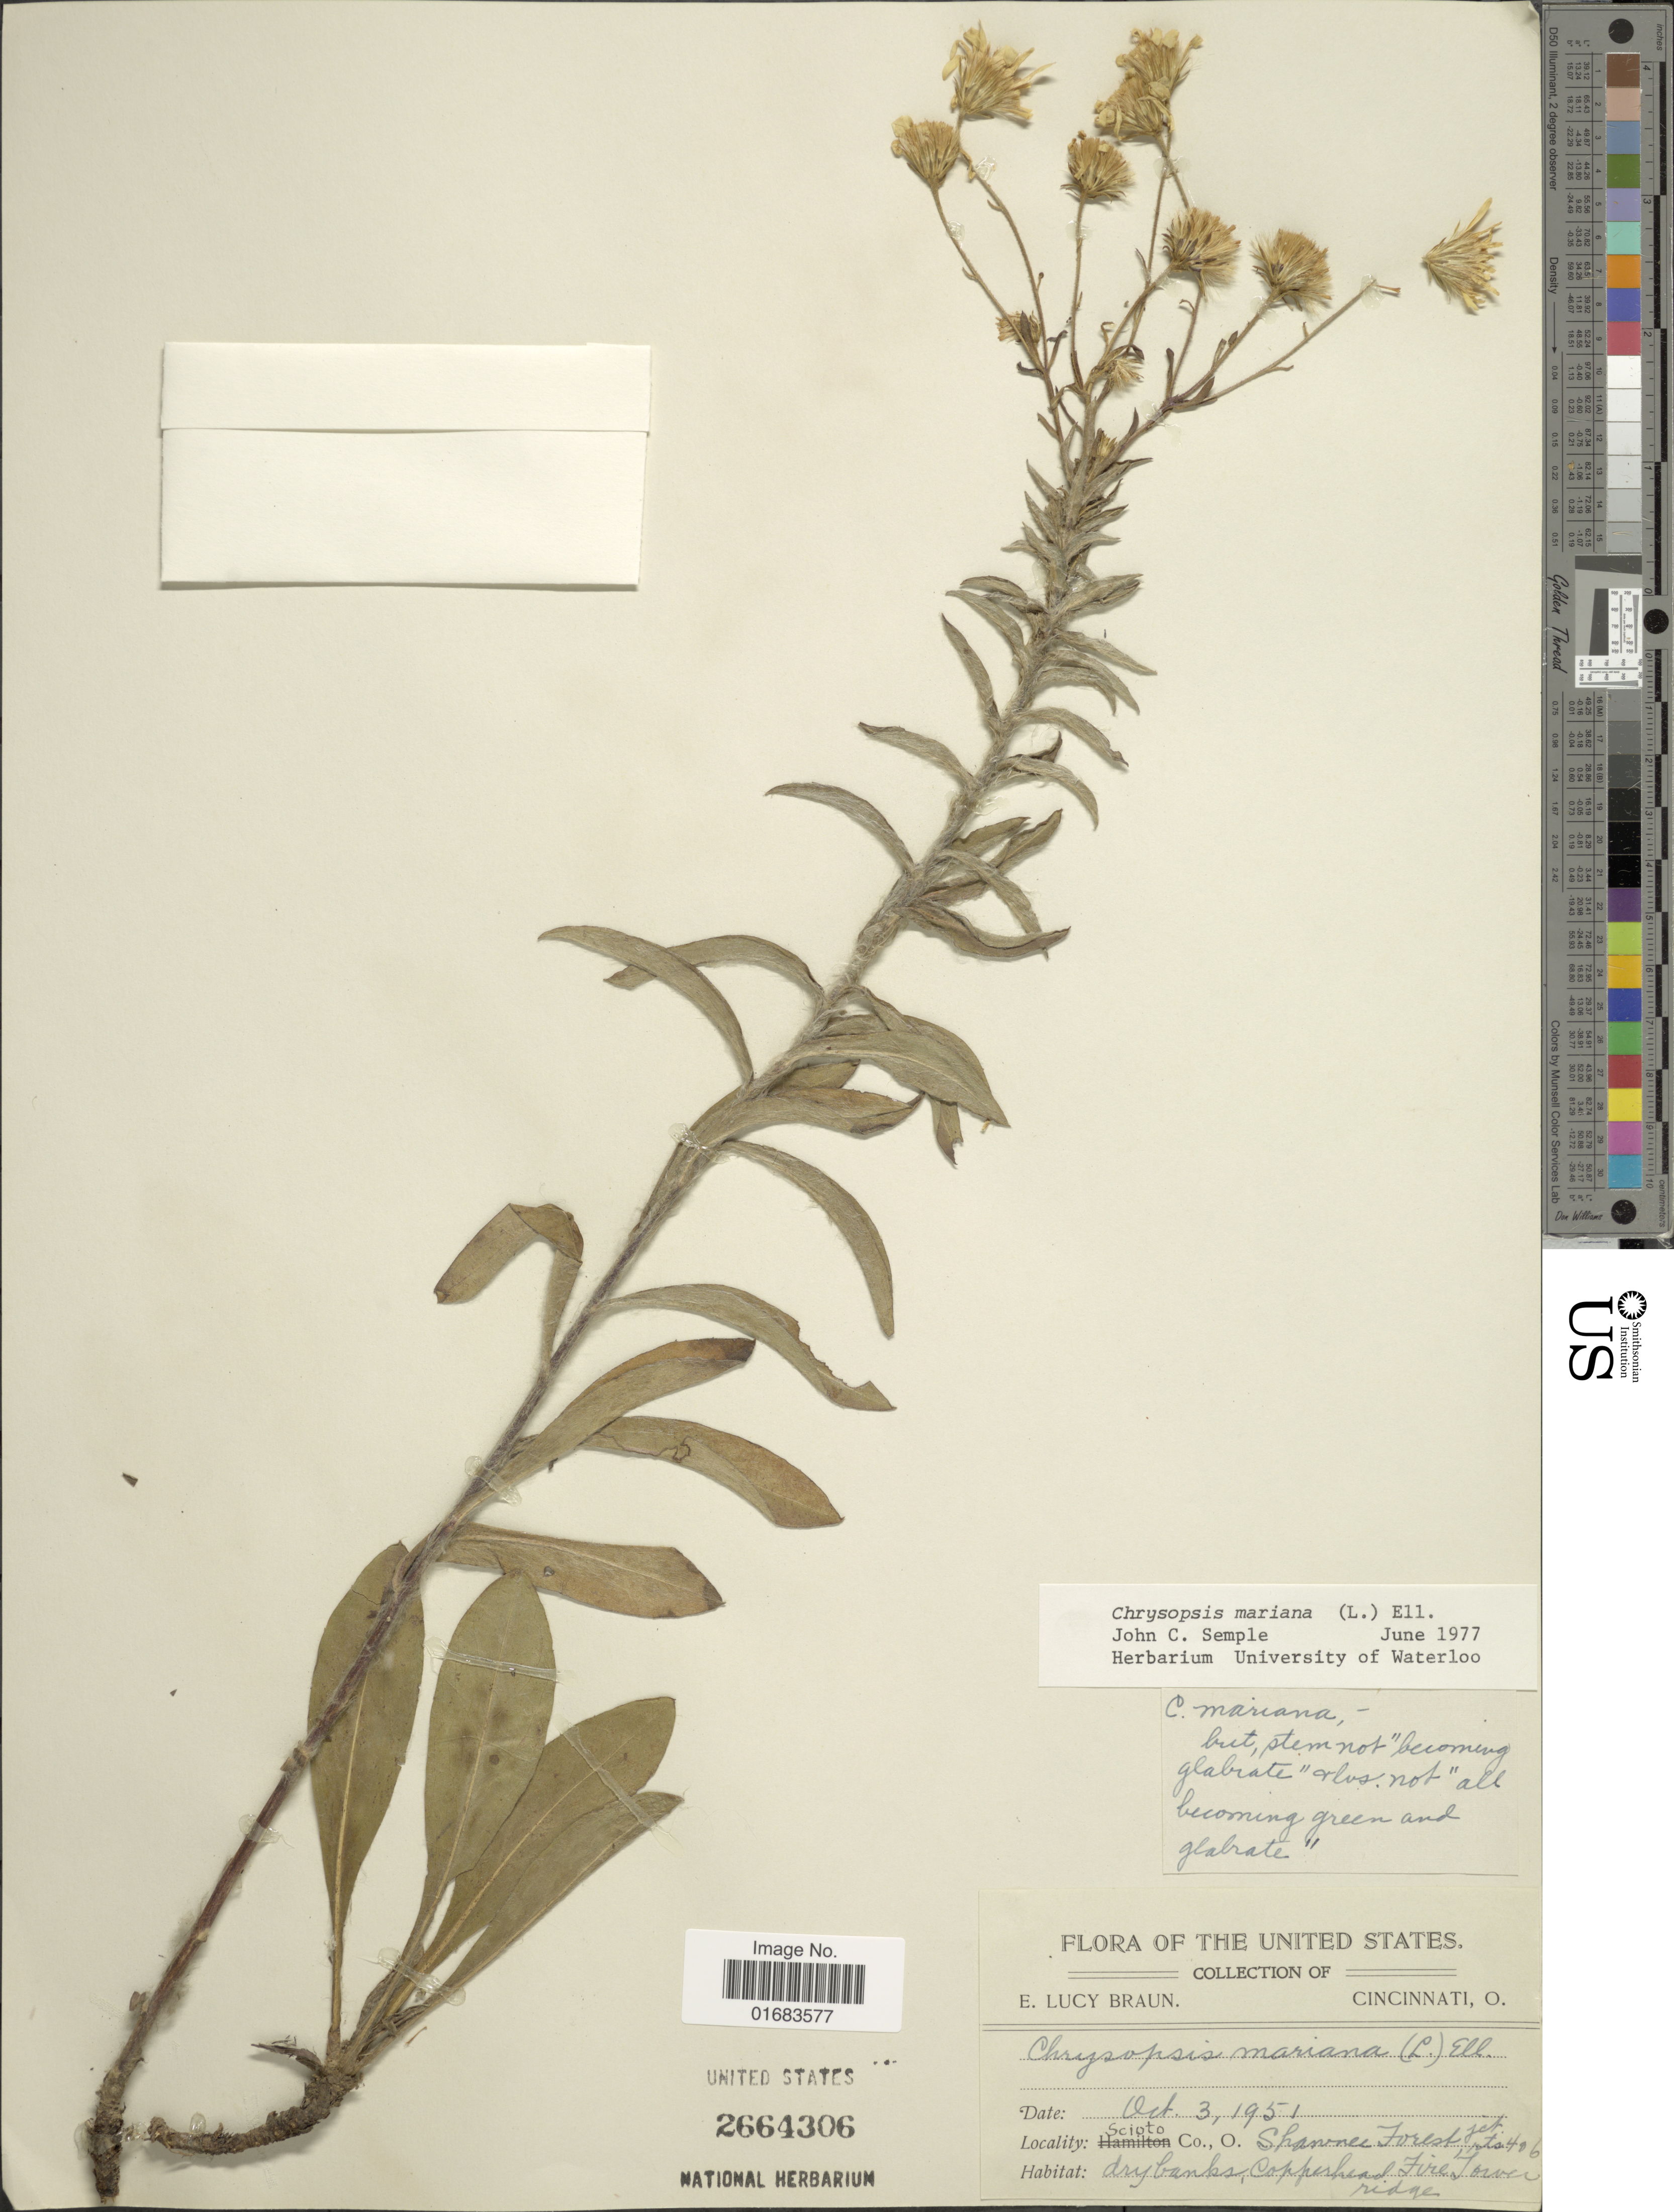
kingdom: Plantae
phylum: Tracheophyta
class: Magnoliopsida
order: Asterales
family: Asteraceae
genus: Chrysopsis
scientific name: Chrysopsis mariana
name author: (L.) Elliott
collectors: E. L. Braun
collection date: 1951-10-03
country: United States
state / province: Ohio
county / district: Scioto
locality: Shawnee Forest, jct, Rts 4 and 6, dry banks, Copperhead Fire Tower ridge.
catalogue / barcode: US 2664306